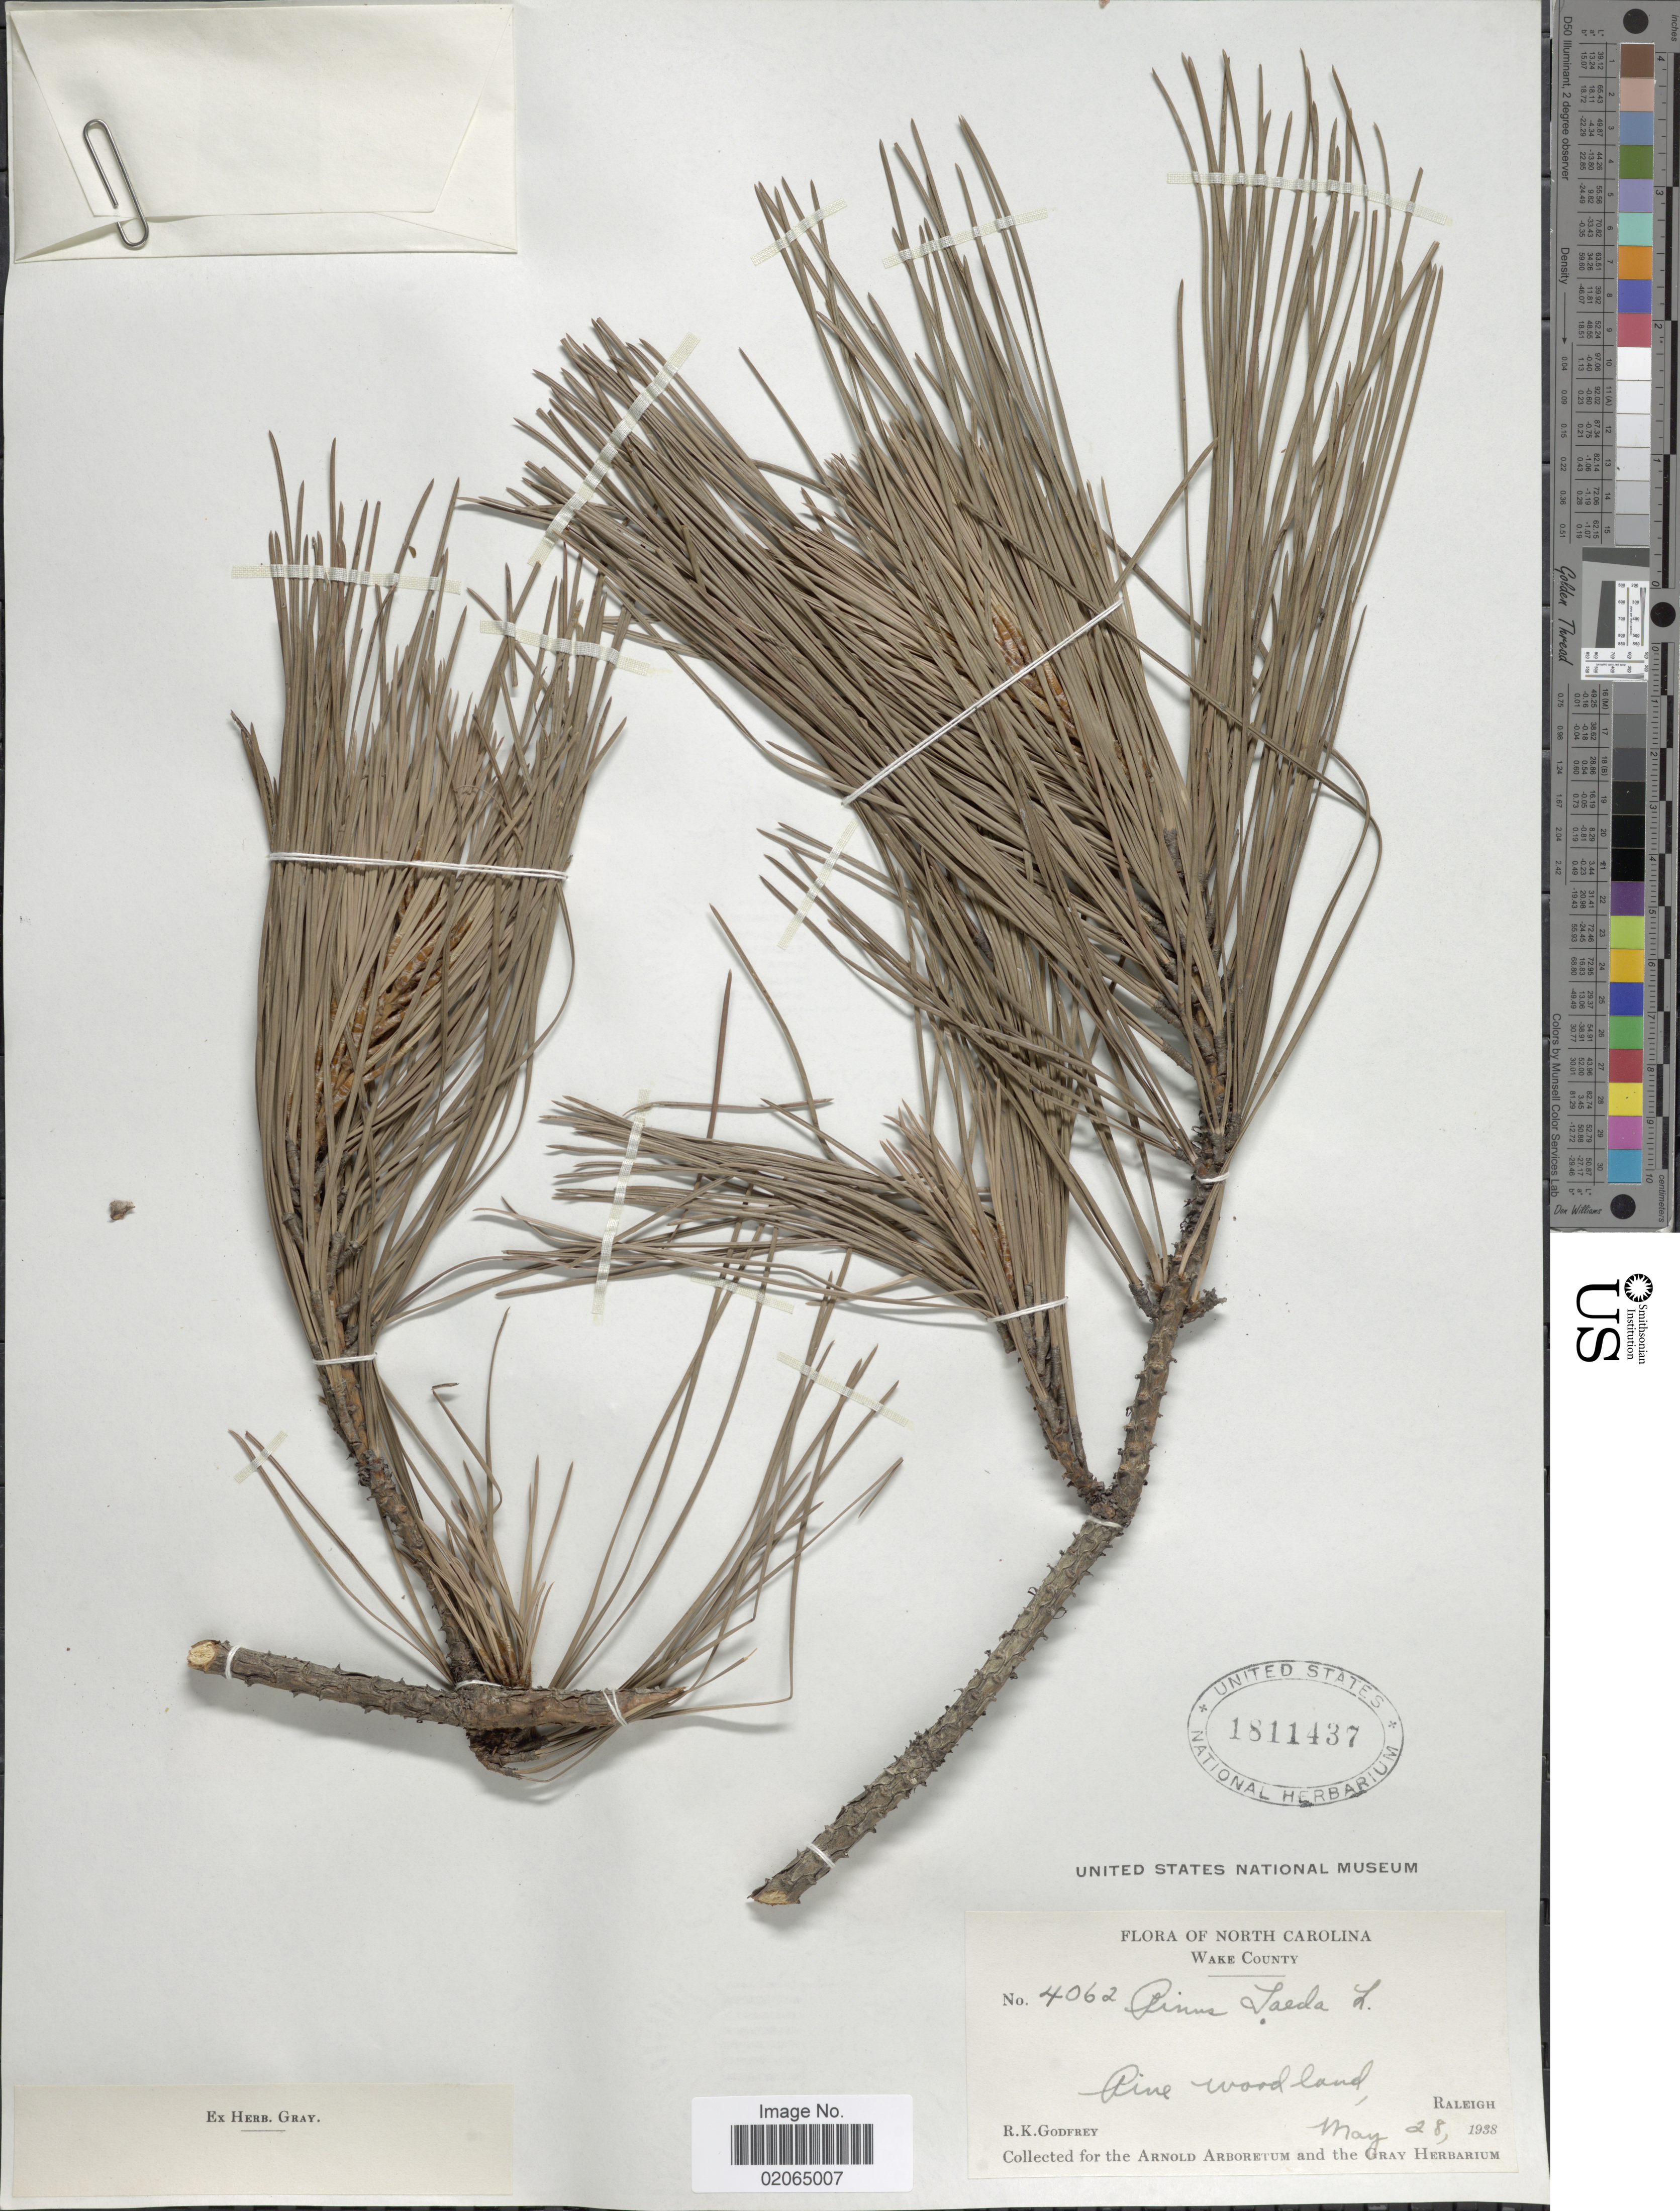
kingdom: Plantae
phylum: Tracheophyta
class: Pinopsida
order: Pinales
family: Pinaceae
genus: Pinus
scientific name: Pinus taeda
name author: L.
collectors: R. K. Godfrey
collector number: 4062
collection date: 1938-05-28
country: United States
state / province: North Carolina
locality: Wake County, Raleigh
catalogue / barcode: US 1811437